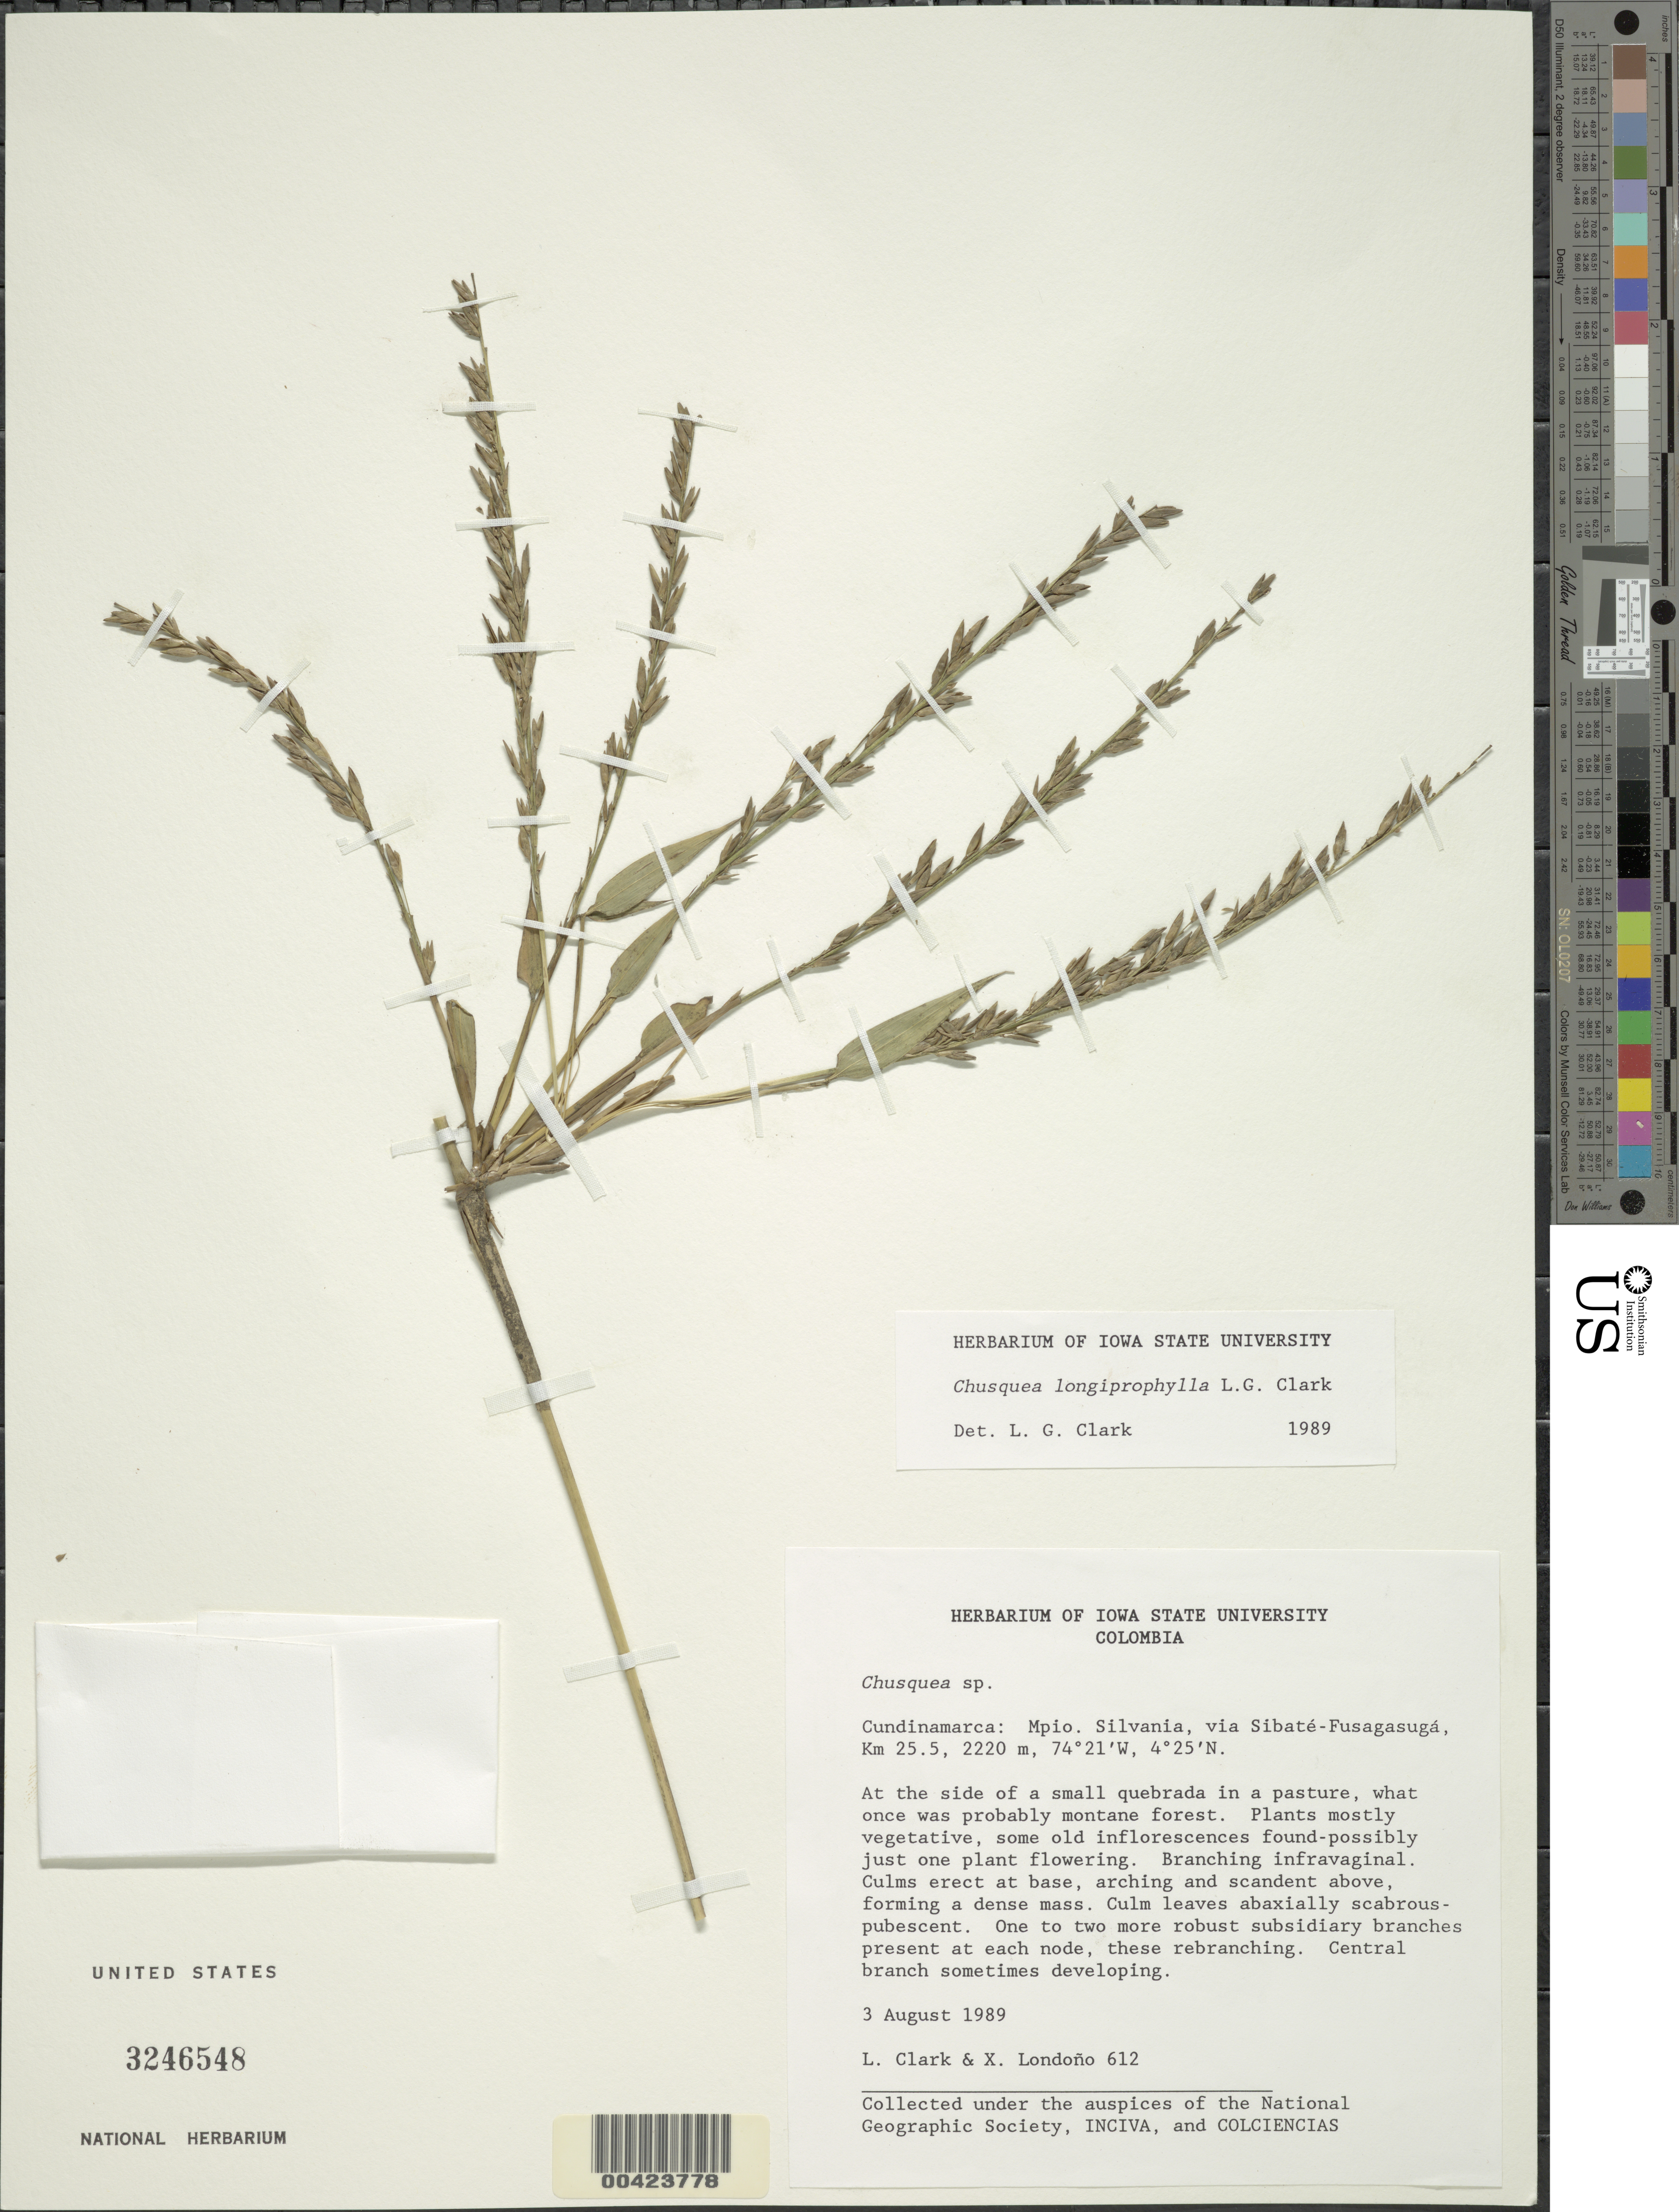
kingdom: Plantae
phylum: Tracheophyta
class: Liliopsida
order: Poales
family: Poaceae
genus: Chusquea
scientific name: Chusquea longiprophylla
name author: L.G. Clark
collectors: L. G. Clark & X. Londoño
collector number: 612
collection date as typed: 03 Aug 1989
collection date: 1989-08-03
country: Colombia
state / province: Cundinamarca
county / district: Silvania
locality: Via Sibate - Fusagasugá, km. 25.5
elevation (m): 2220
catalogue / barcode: US 3246548